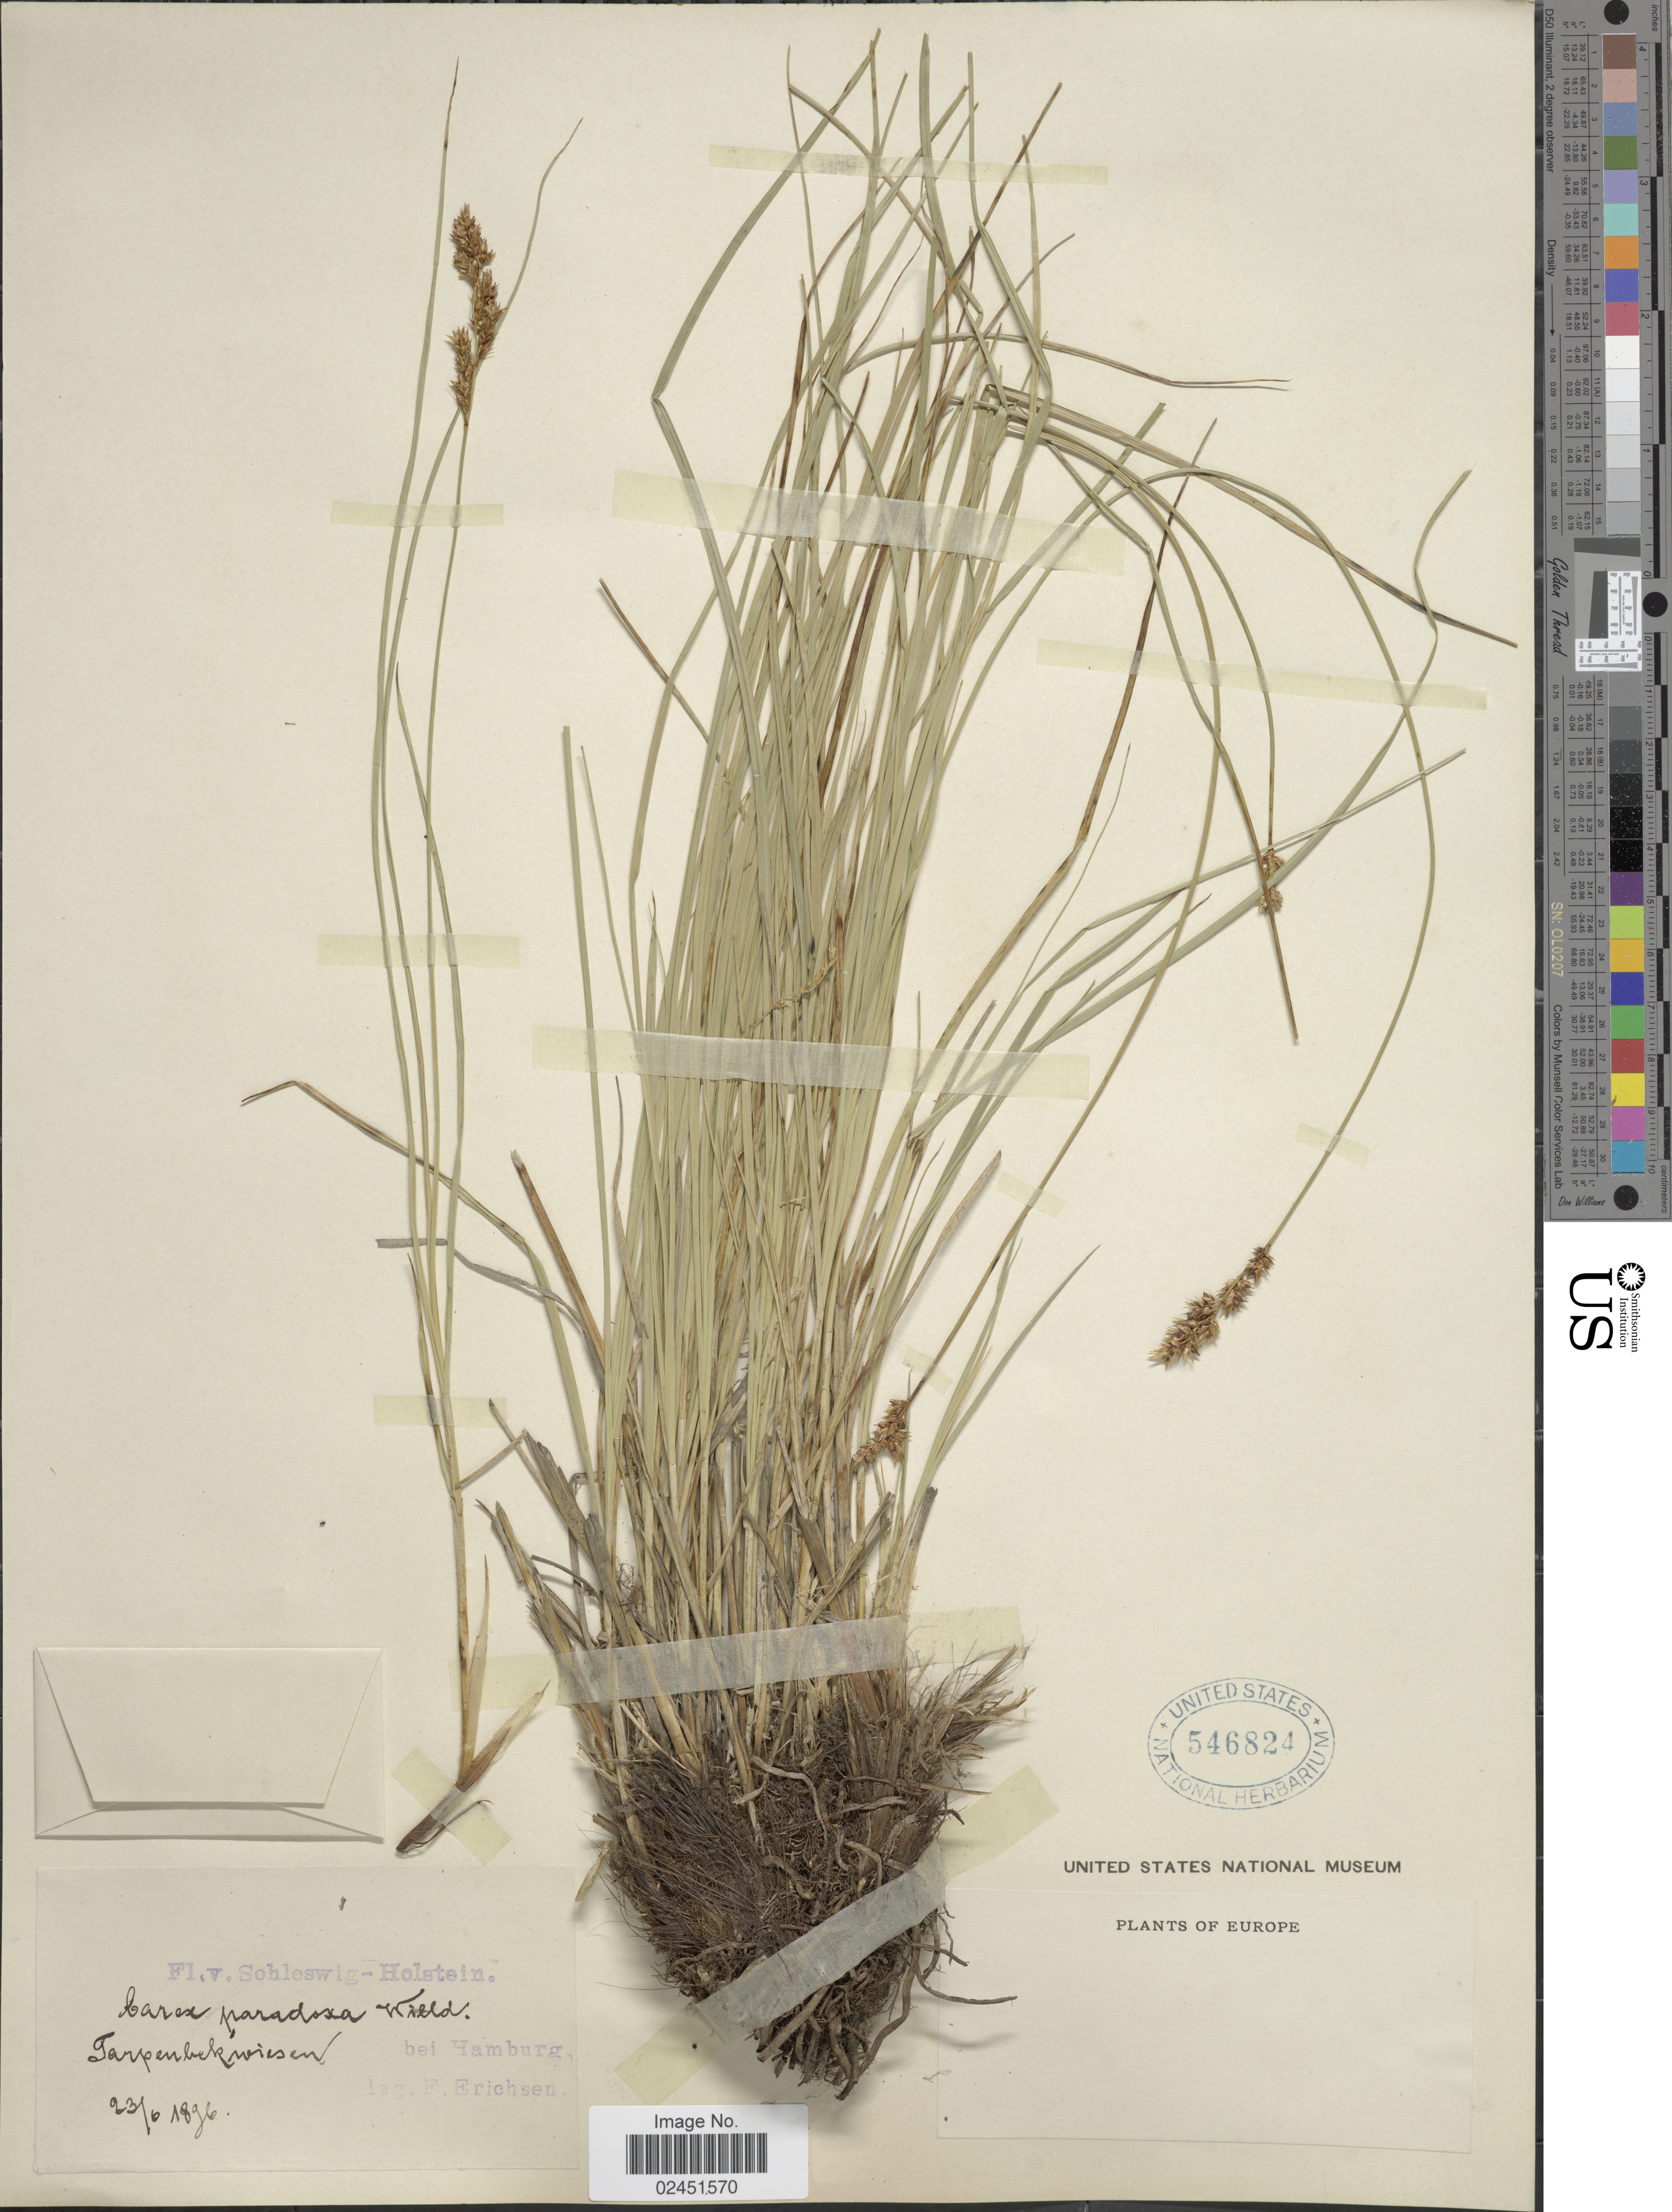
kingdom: Plantae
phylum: Tracheophyta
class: Liliopsida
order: Poales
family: Cyperaceae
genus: Carex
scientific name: Carex appropinquata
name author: Schumach.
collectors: F. Erichsen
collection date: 1896-06-23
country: Germany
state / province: Schleswig-Holstein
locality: Tarpenbekwiesen bei Hamburg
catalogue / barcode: US 546824